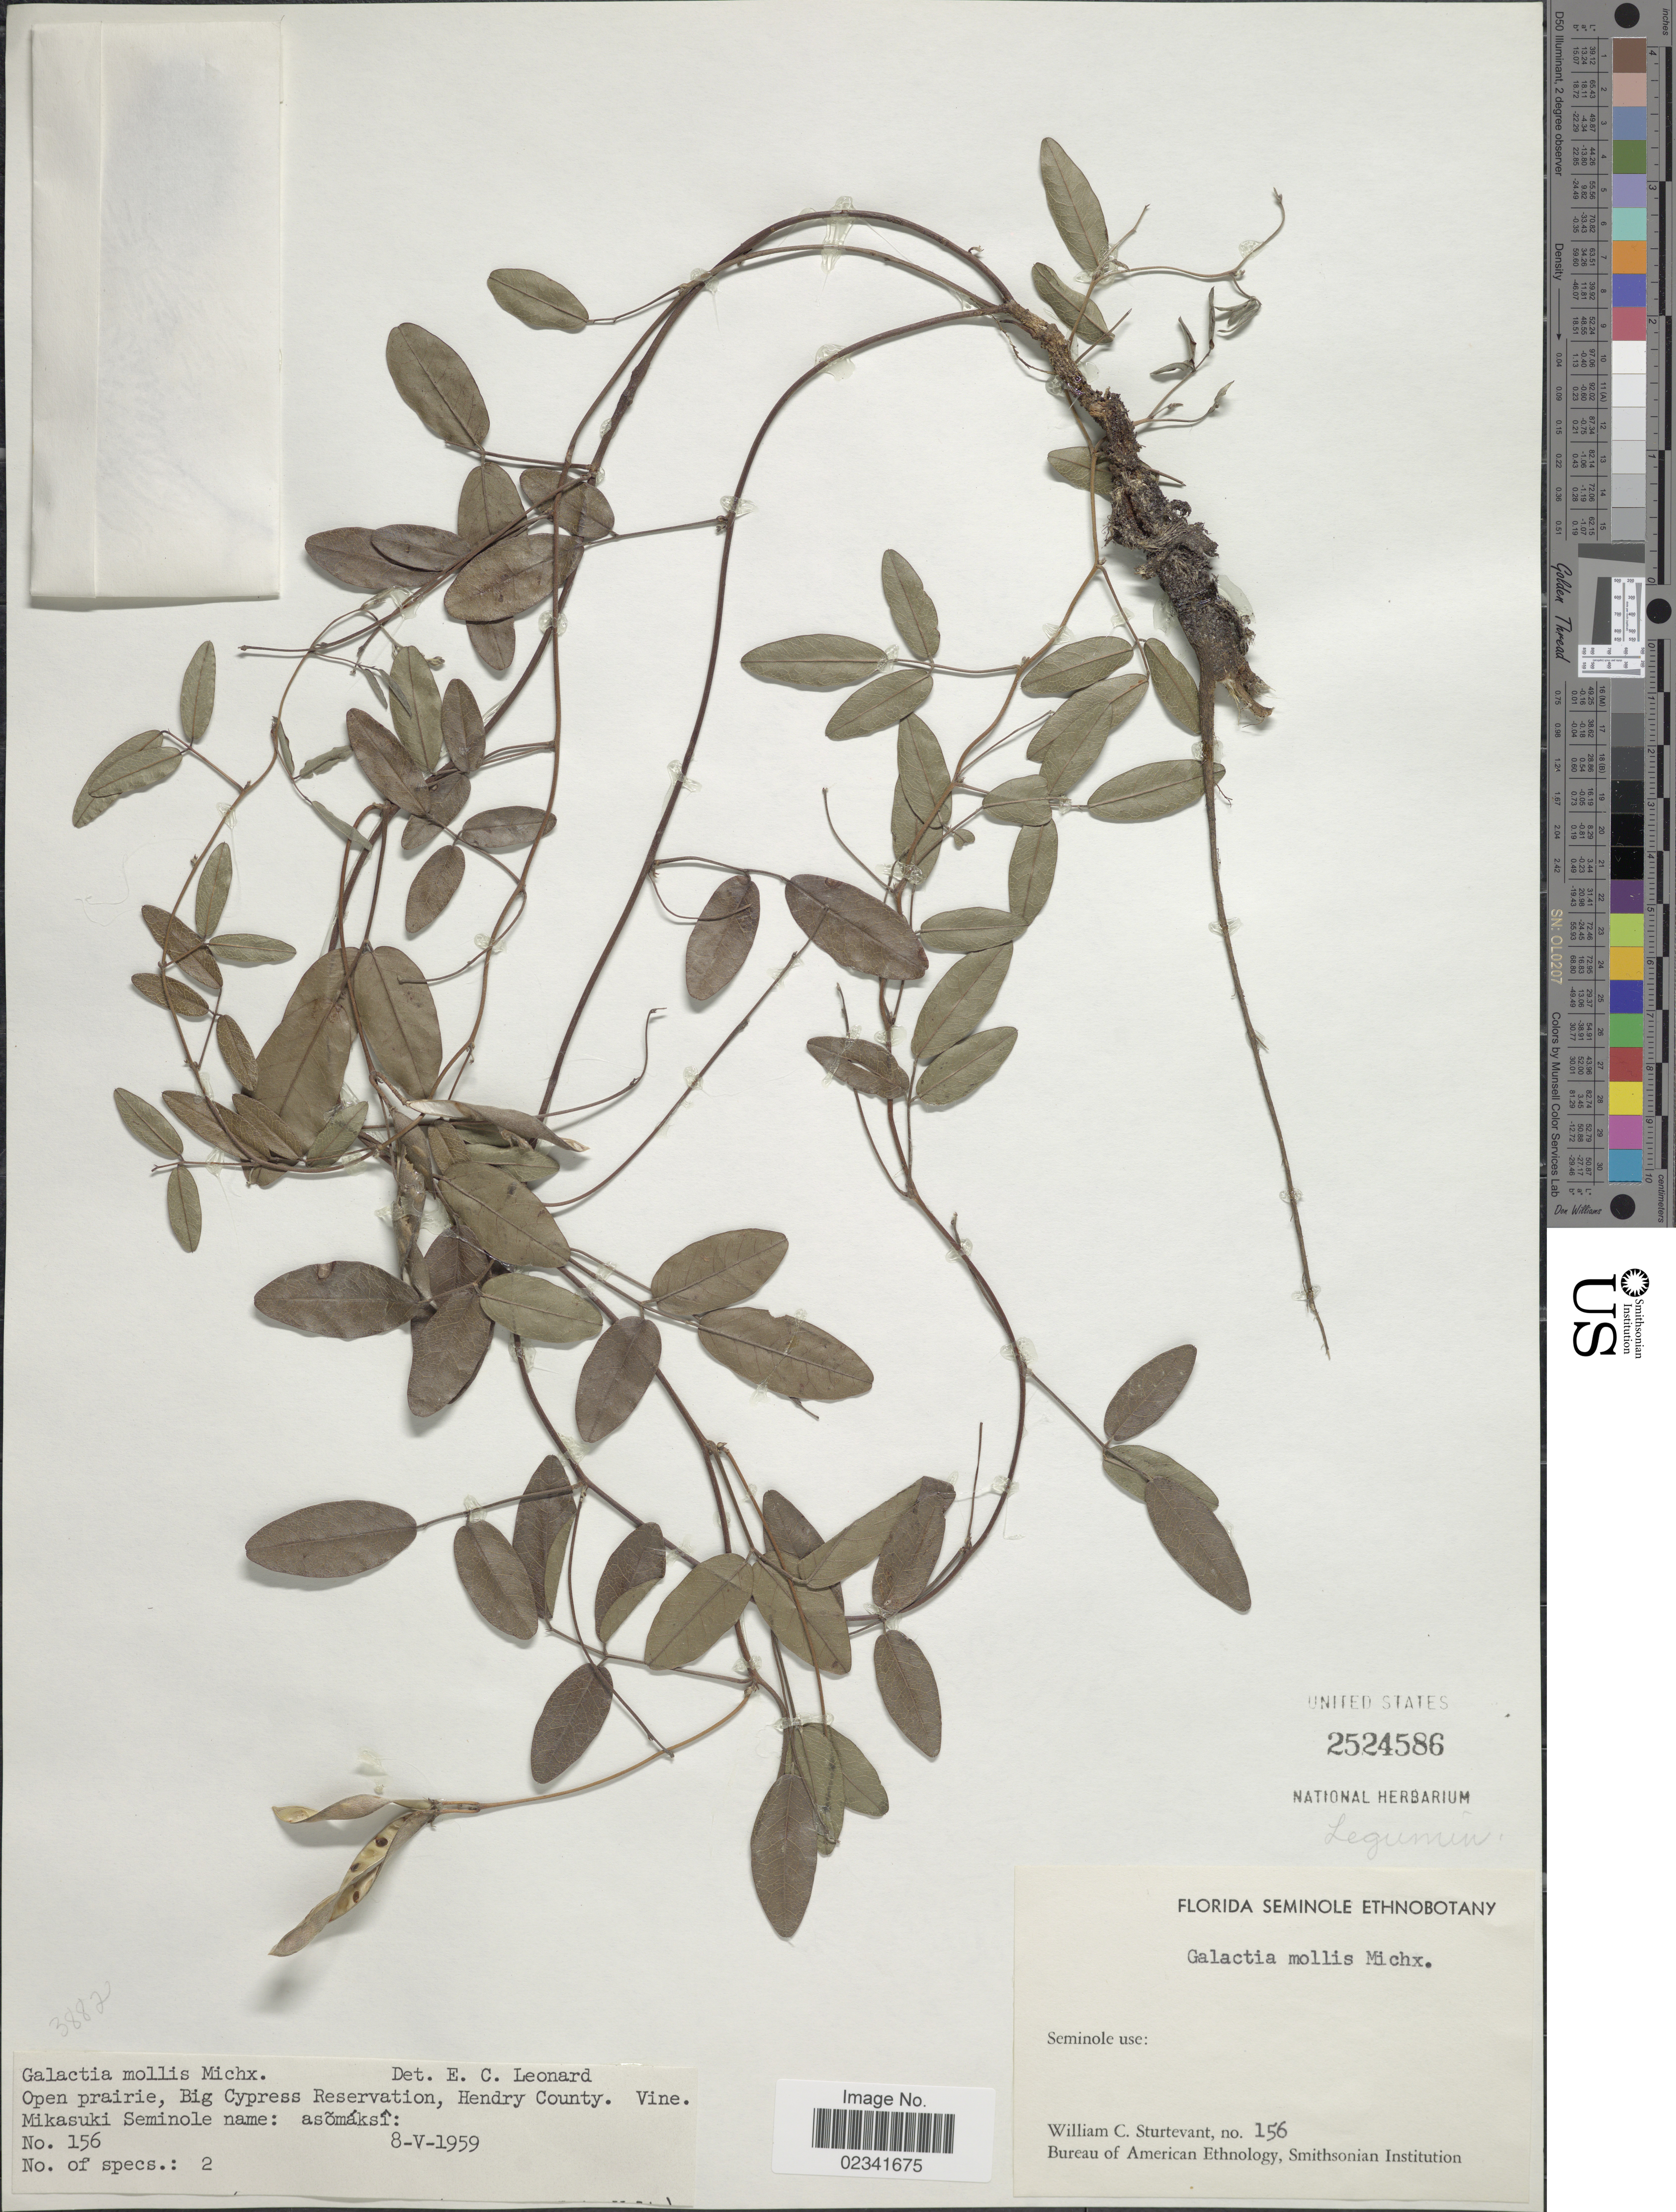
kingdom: Plantae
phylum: Tracheophyta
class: Magnoliopsida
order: Fabales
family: Fabaceae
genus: Galactia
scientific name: Galactia mollis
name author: Michx.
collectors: W. Sturtevant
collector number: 156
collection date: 1959-05-08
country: United States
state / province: Florida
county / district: Hendry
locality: Florida Seminole Ethnobotany, Open prairie, Big Cypress Reservation, Hendry County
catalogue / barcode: US 2524586